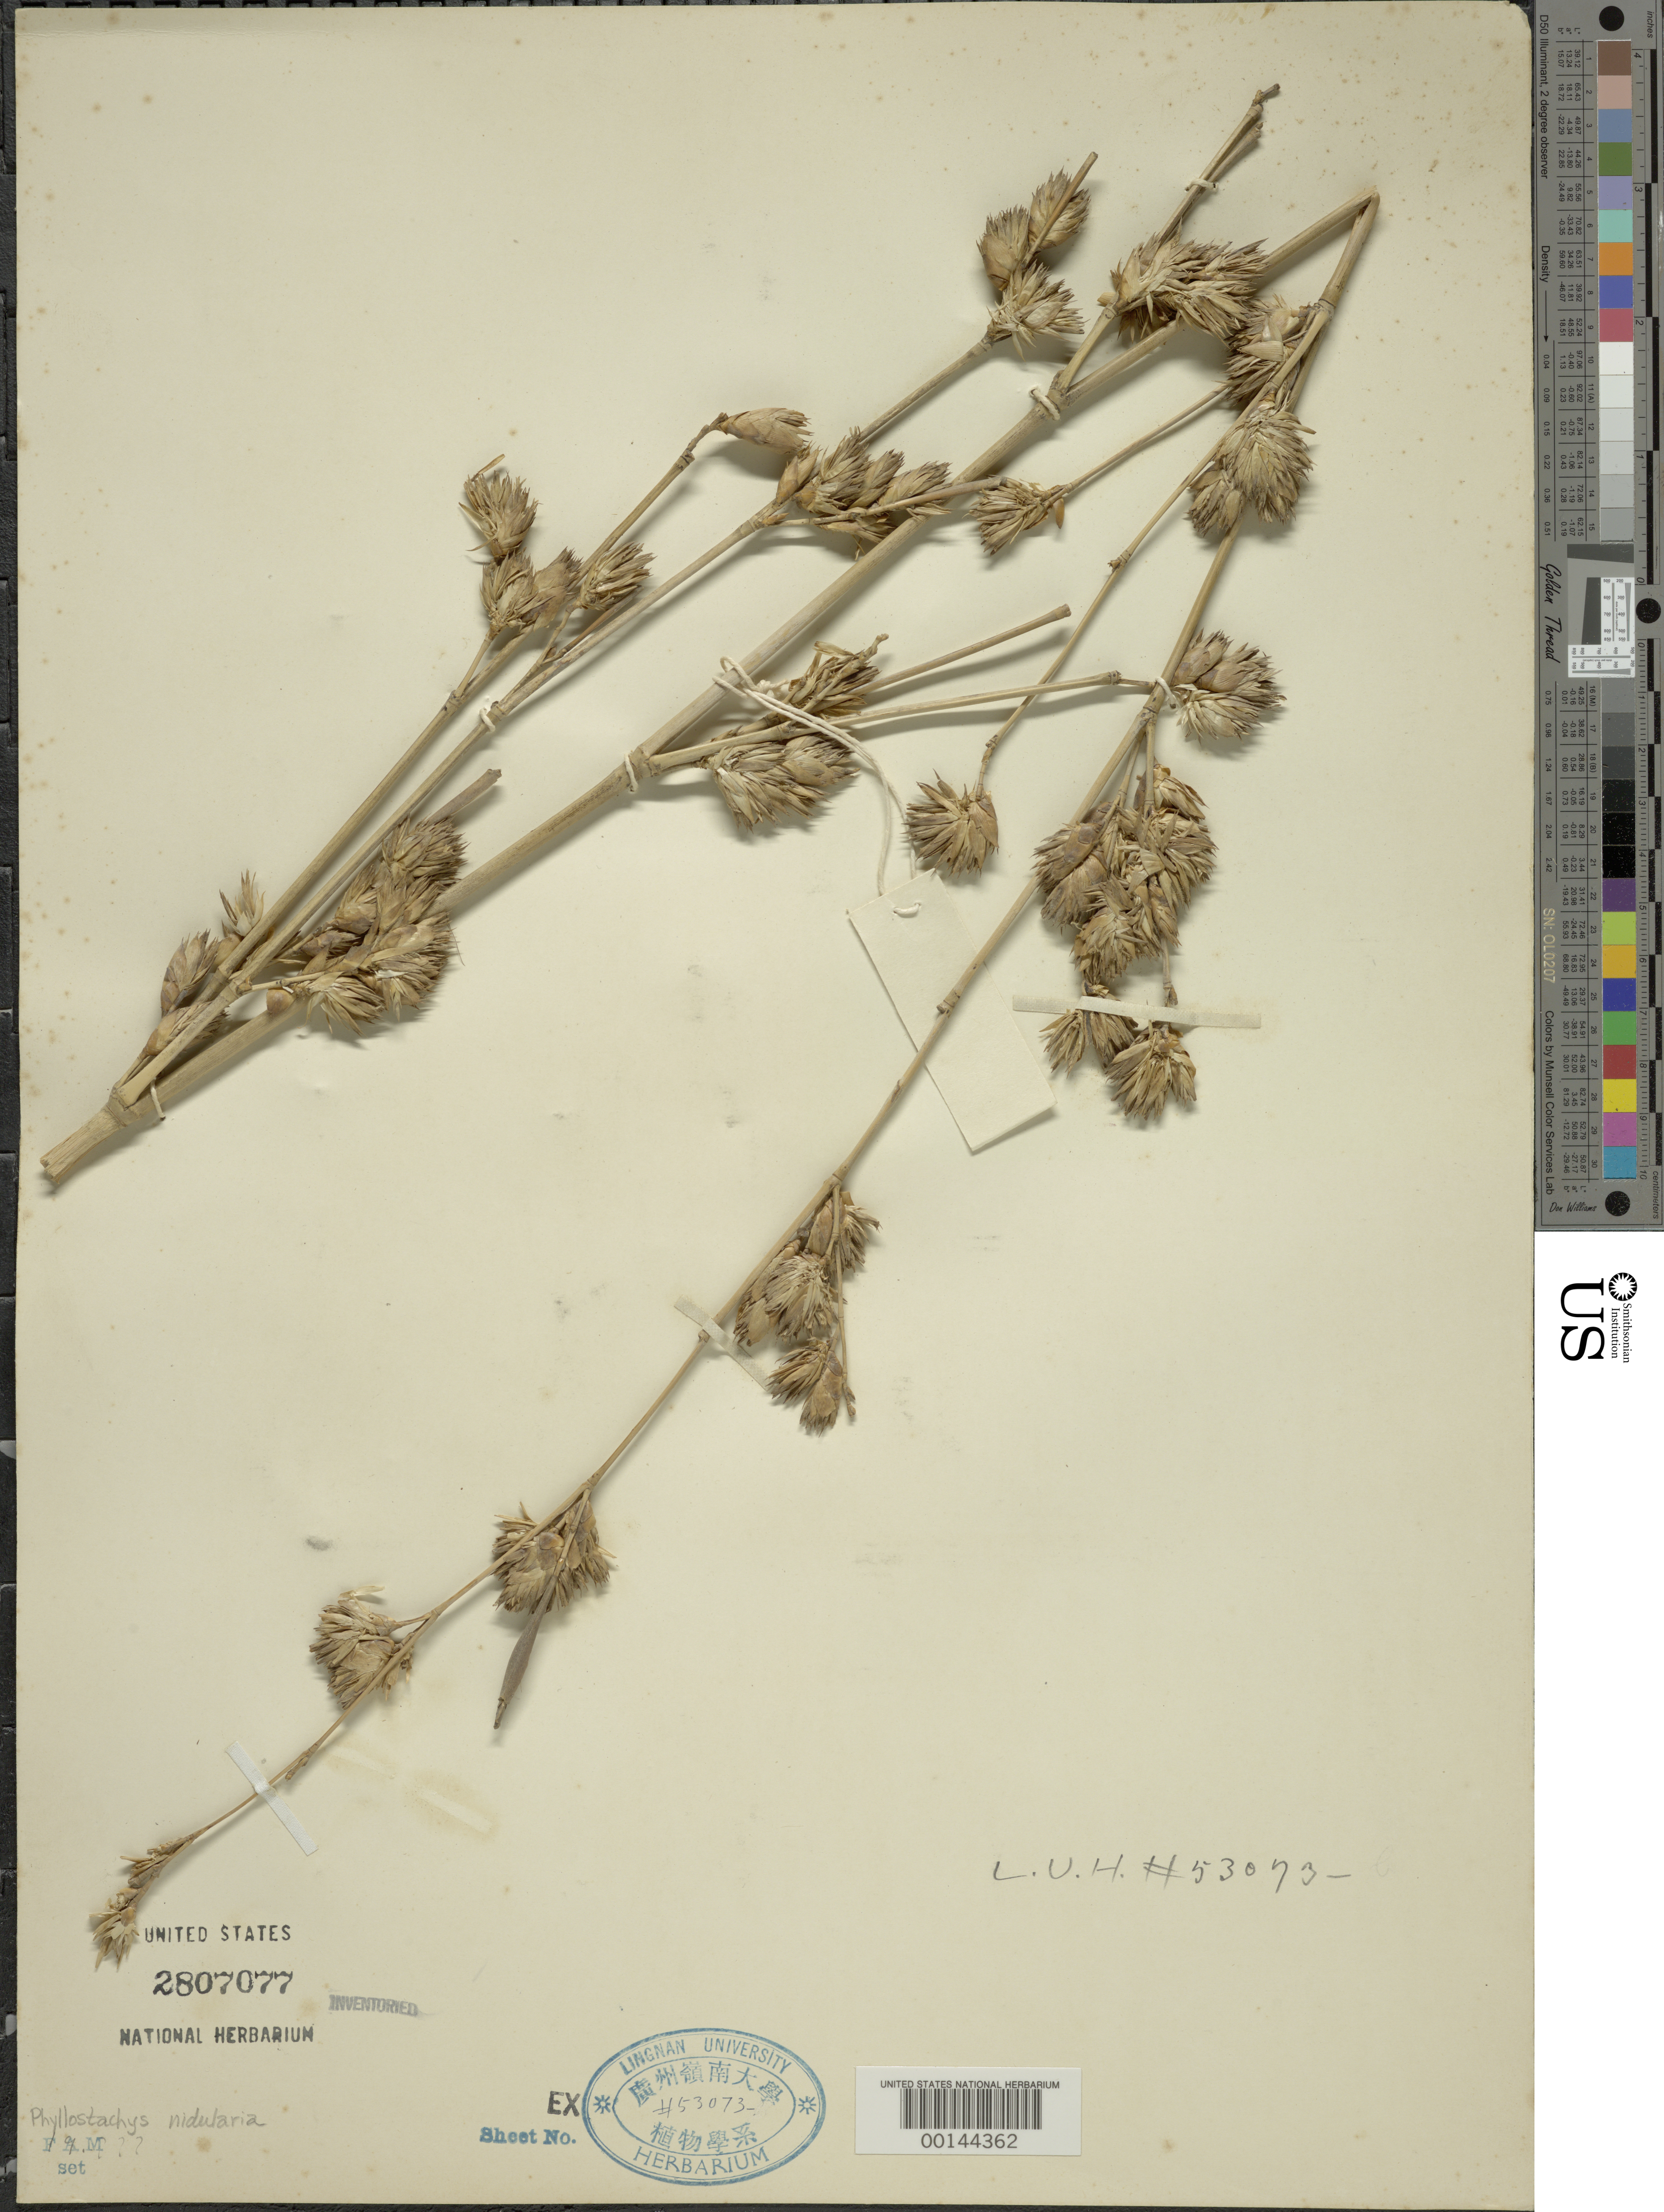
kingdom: Plantae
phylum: Tracheophyta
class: Liliopsida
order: Poales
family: Poaceae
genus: Phyllostachys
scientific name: Phyllostachys nidularia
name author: Munro ex Fenzi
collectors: J. Rose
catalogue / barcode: US 2807077